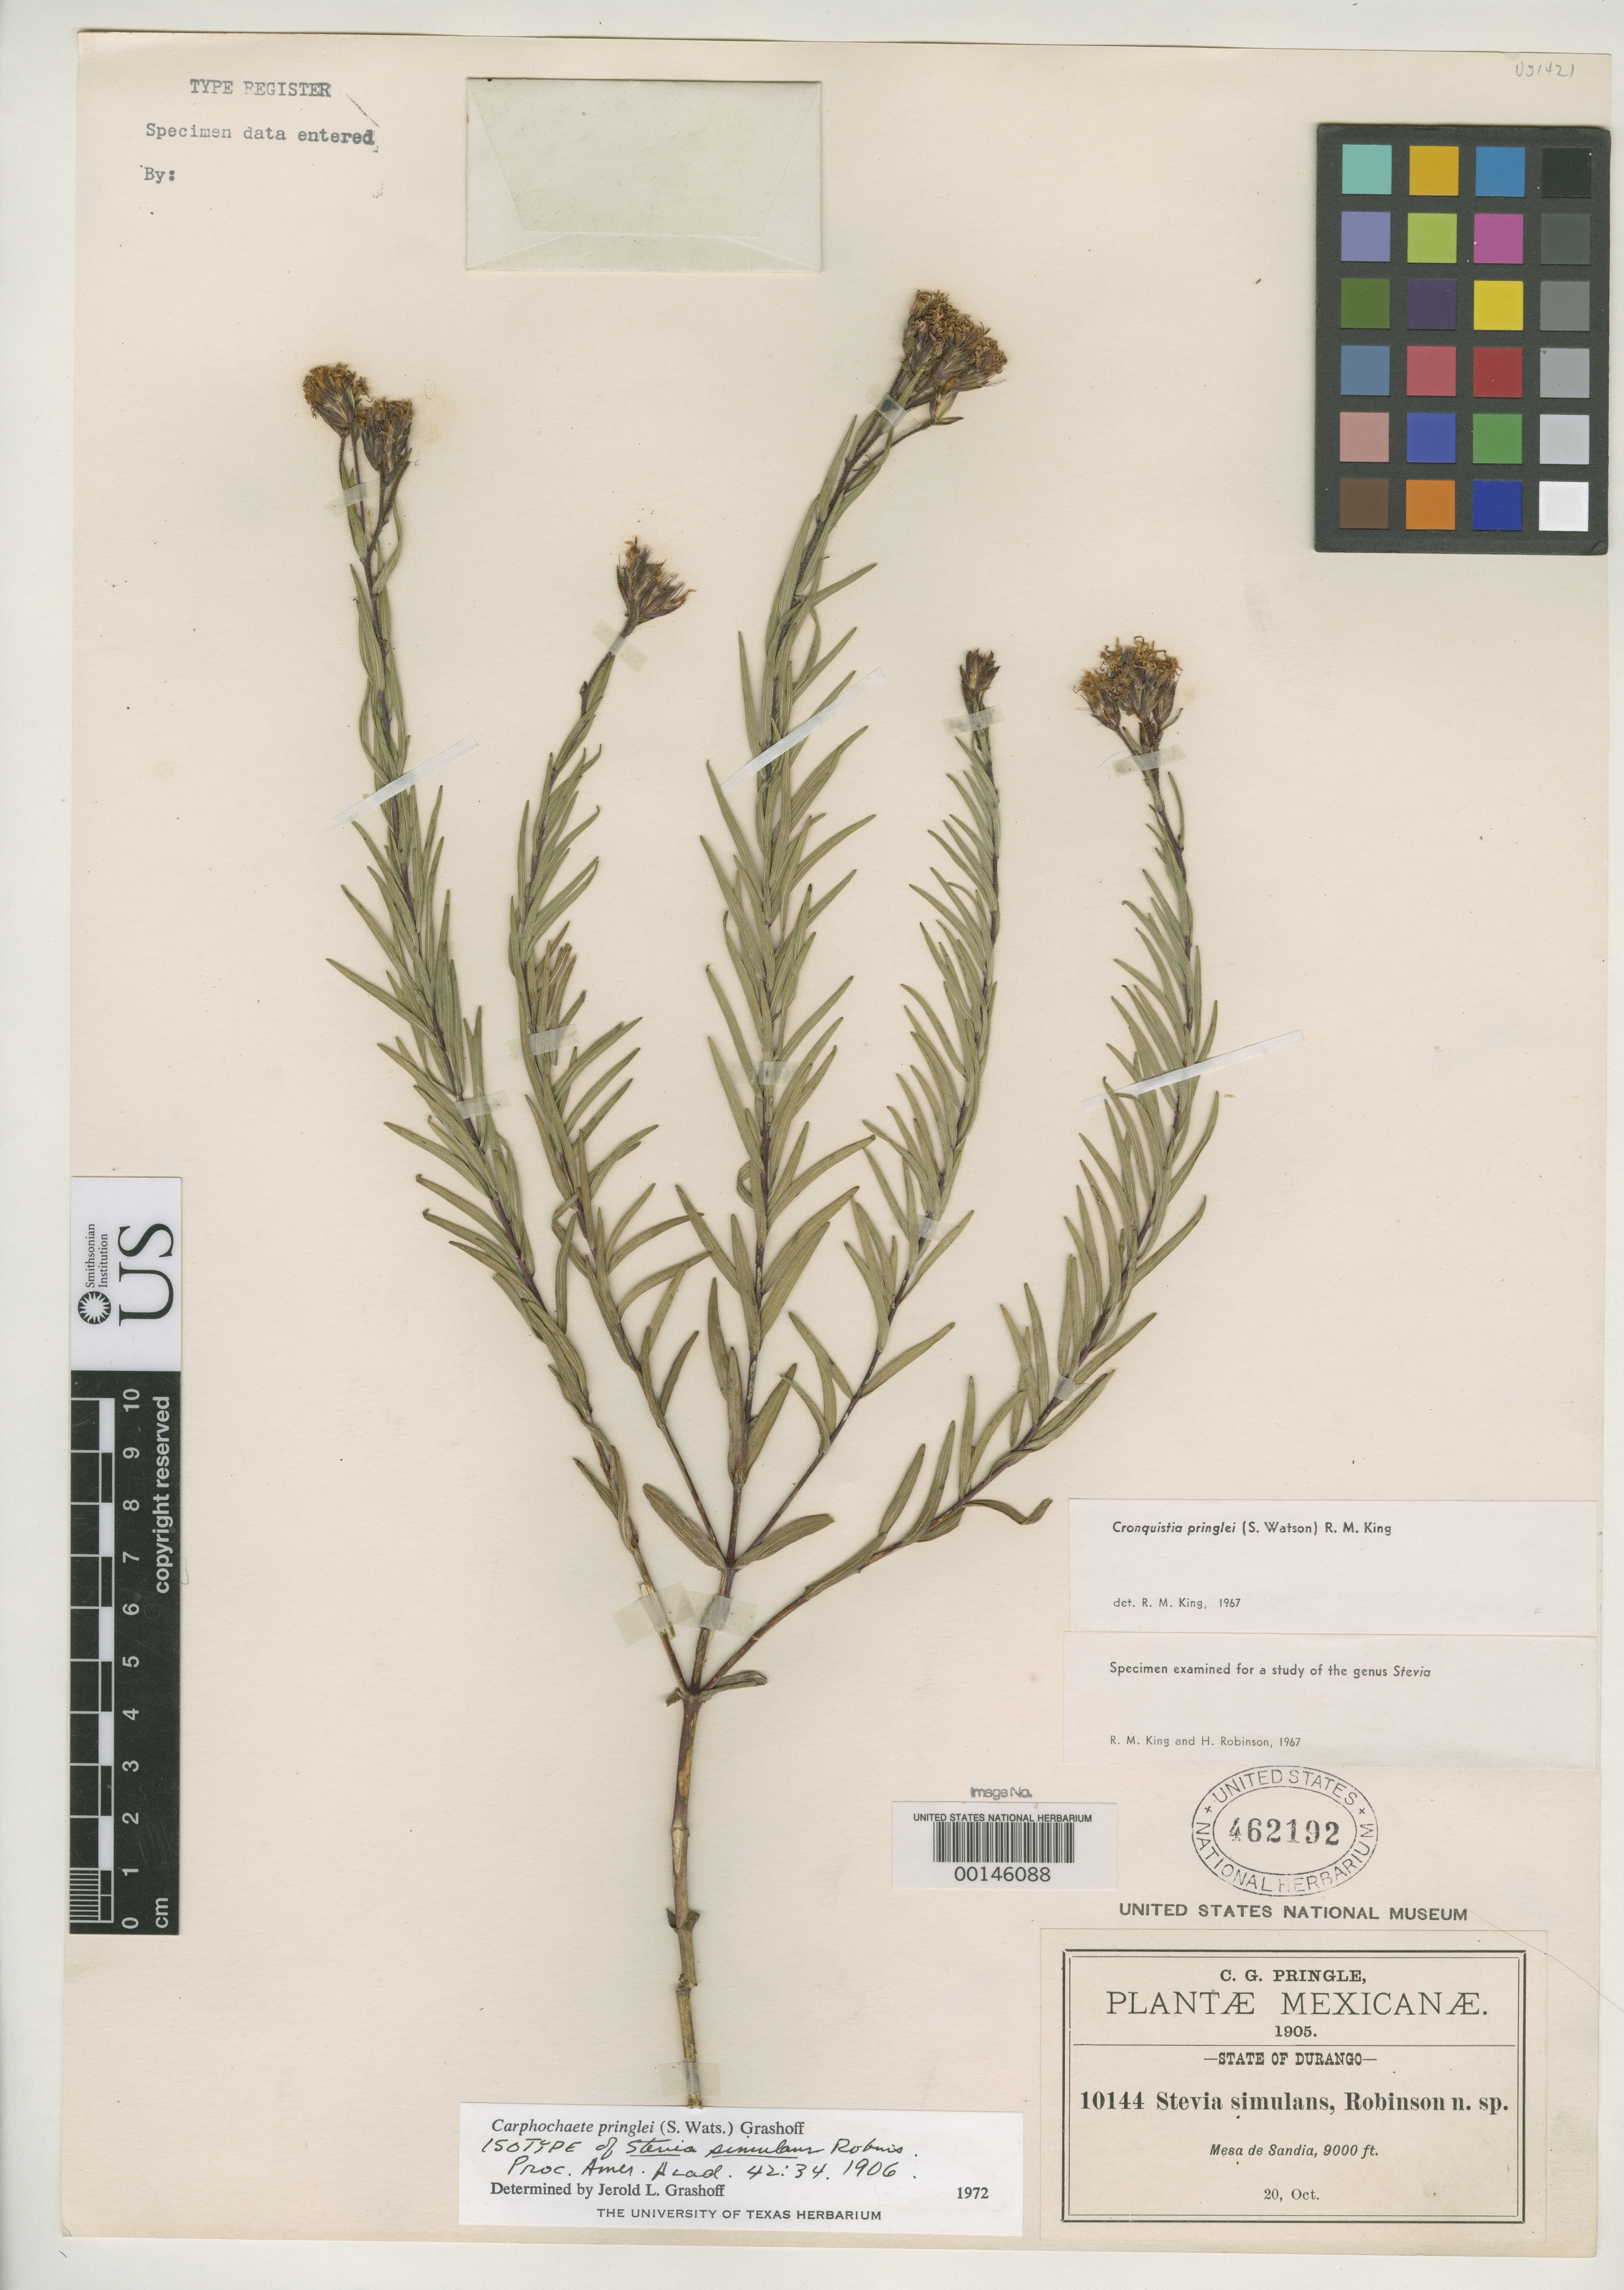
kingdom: Plantae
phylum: Tracheophyta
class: Magnoliopsida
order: Asterales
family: Asteraceae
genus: Stevia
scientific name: Stevia simulans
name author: B.L. Rob.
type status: Isotype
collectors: C. G. Pringle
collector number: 10144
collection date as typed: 20 Oct 1905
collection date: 1905-10-20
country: Mexico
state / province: Durango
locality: Mesa de la Sandia.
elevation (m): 3050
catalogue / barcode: US 462192